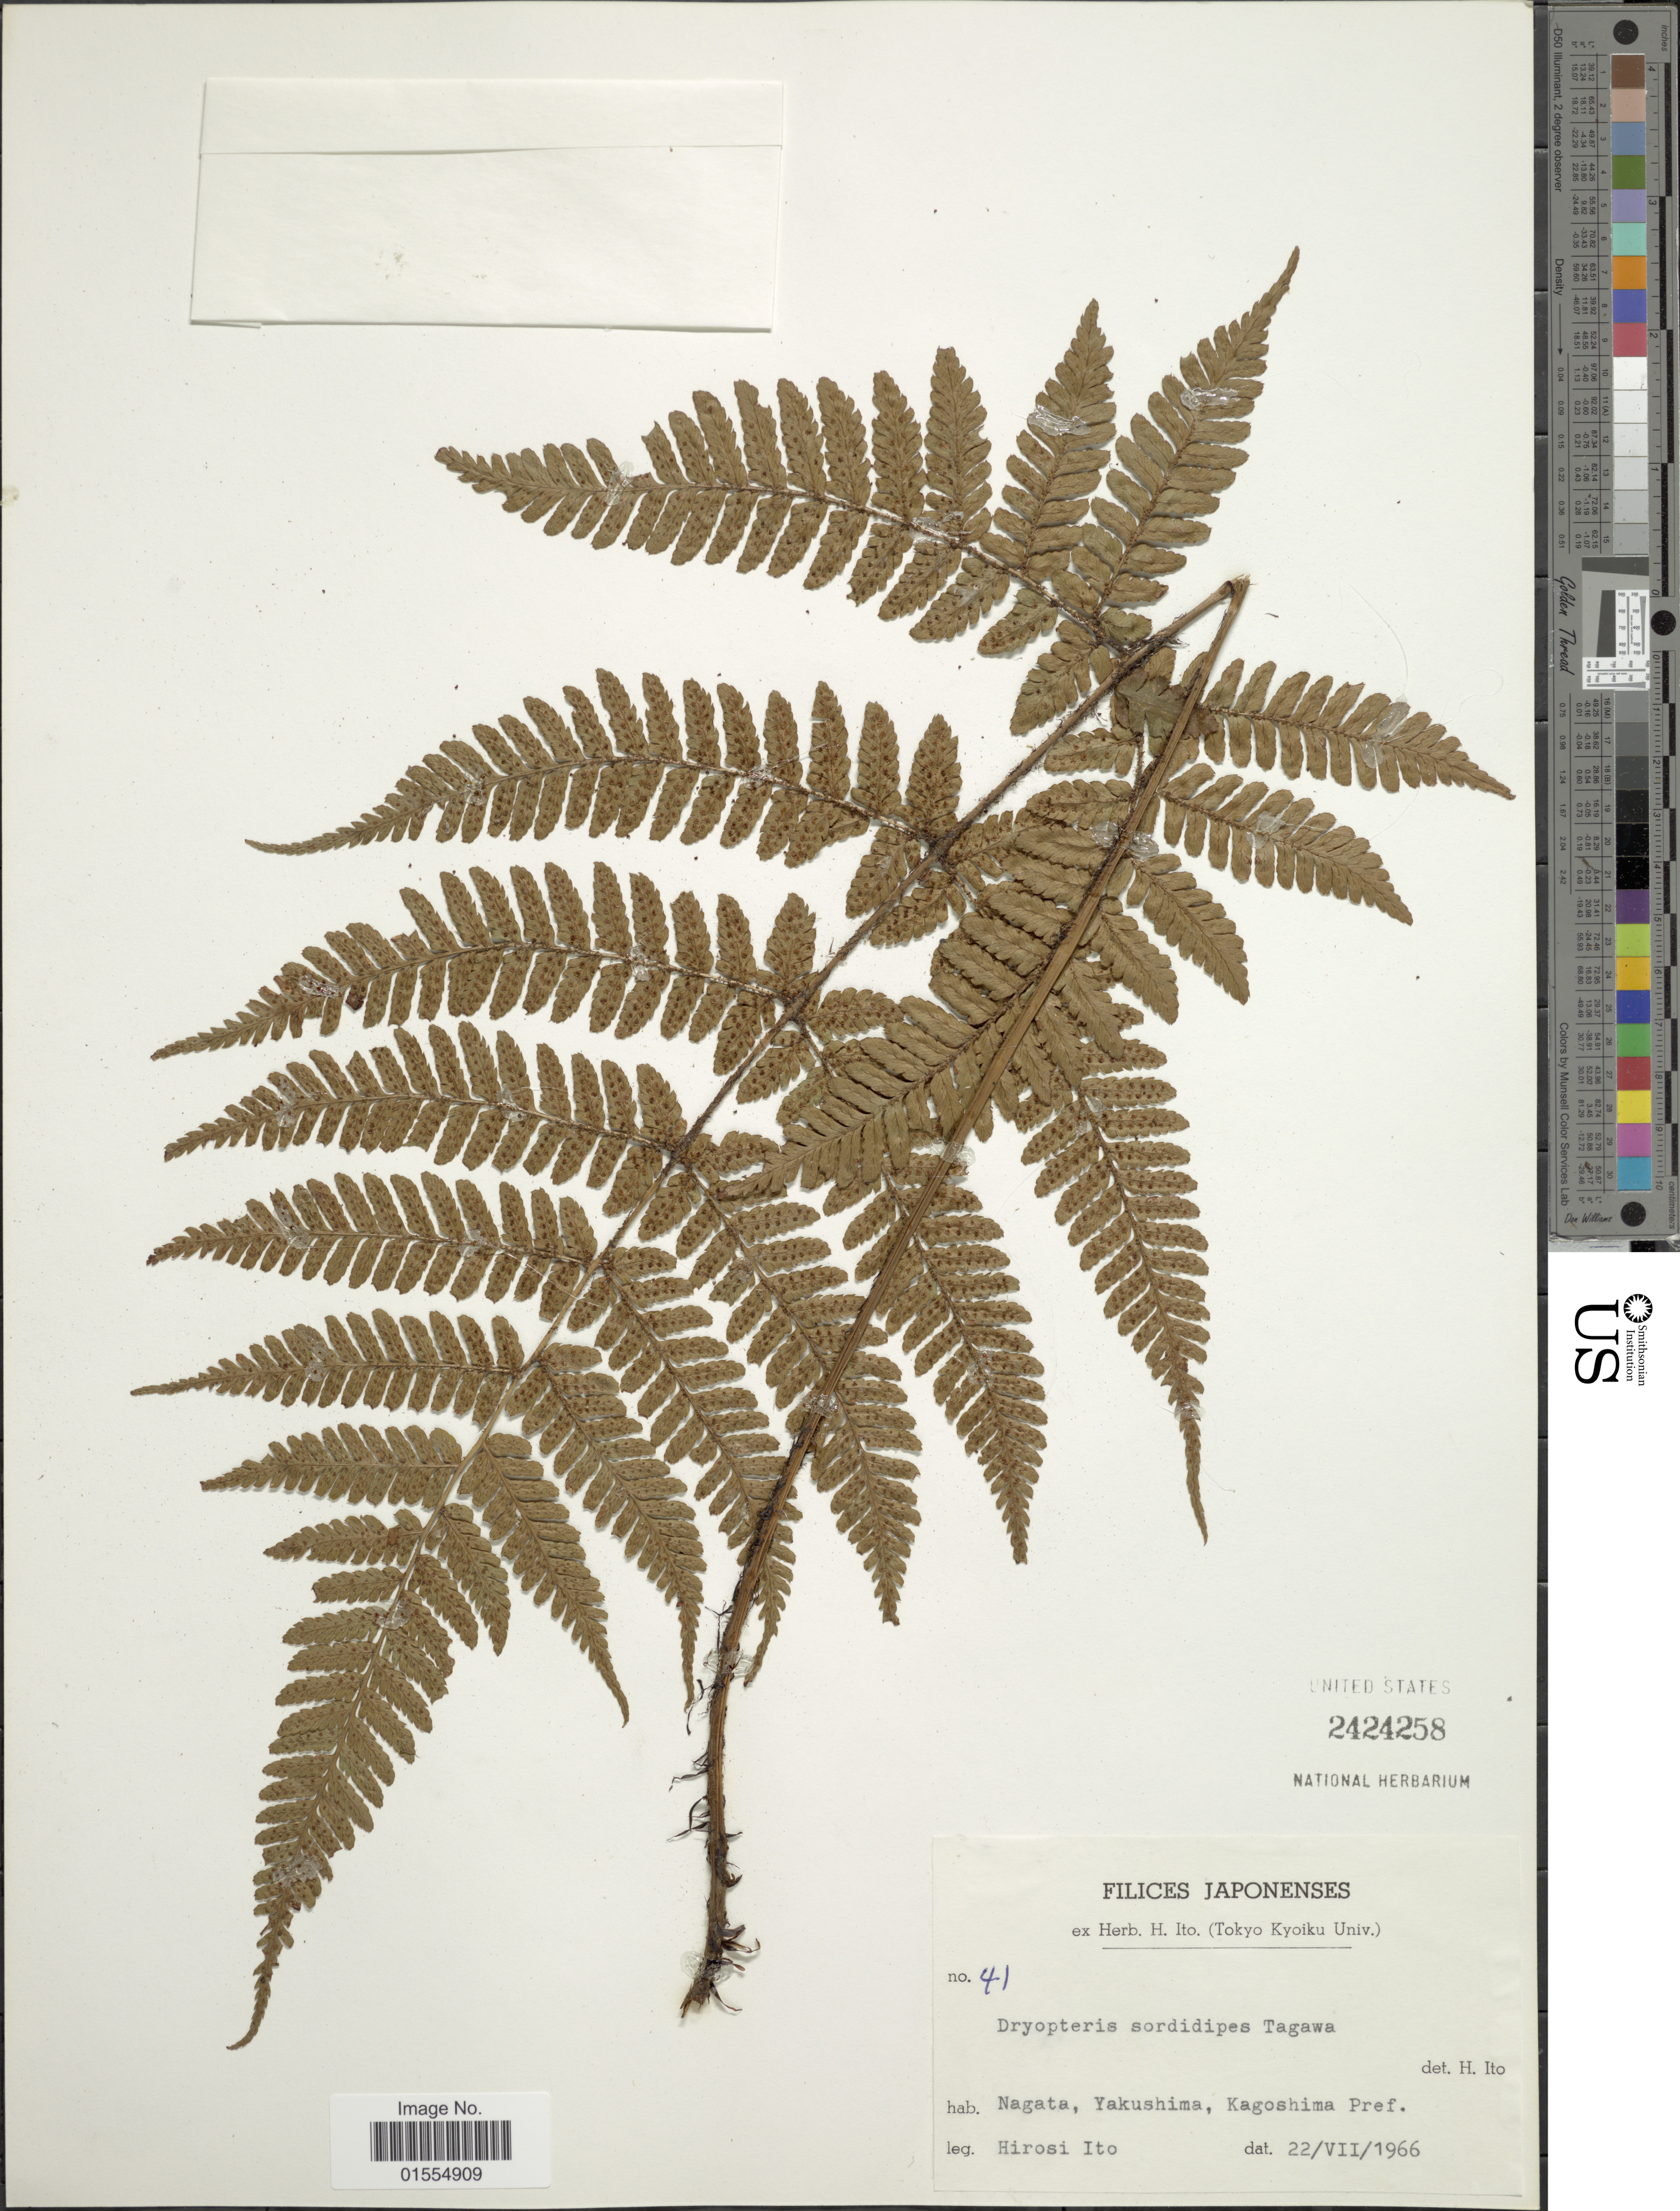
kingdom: Plantae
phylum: Tracheophyta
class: Polypodiopsida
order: Polypodiales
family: Dryopteridaceae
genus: Dryopteris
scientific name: Dryopteris sordidipes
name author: Tagawa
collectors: H. Itô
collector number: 41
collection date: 1966-07-22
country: Japan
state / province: Kagosima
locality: Nagata, Yakushima, Kagoshima Pref., Japonenses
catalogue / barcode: US 2424258